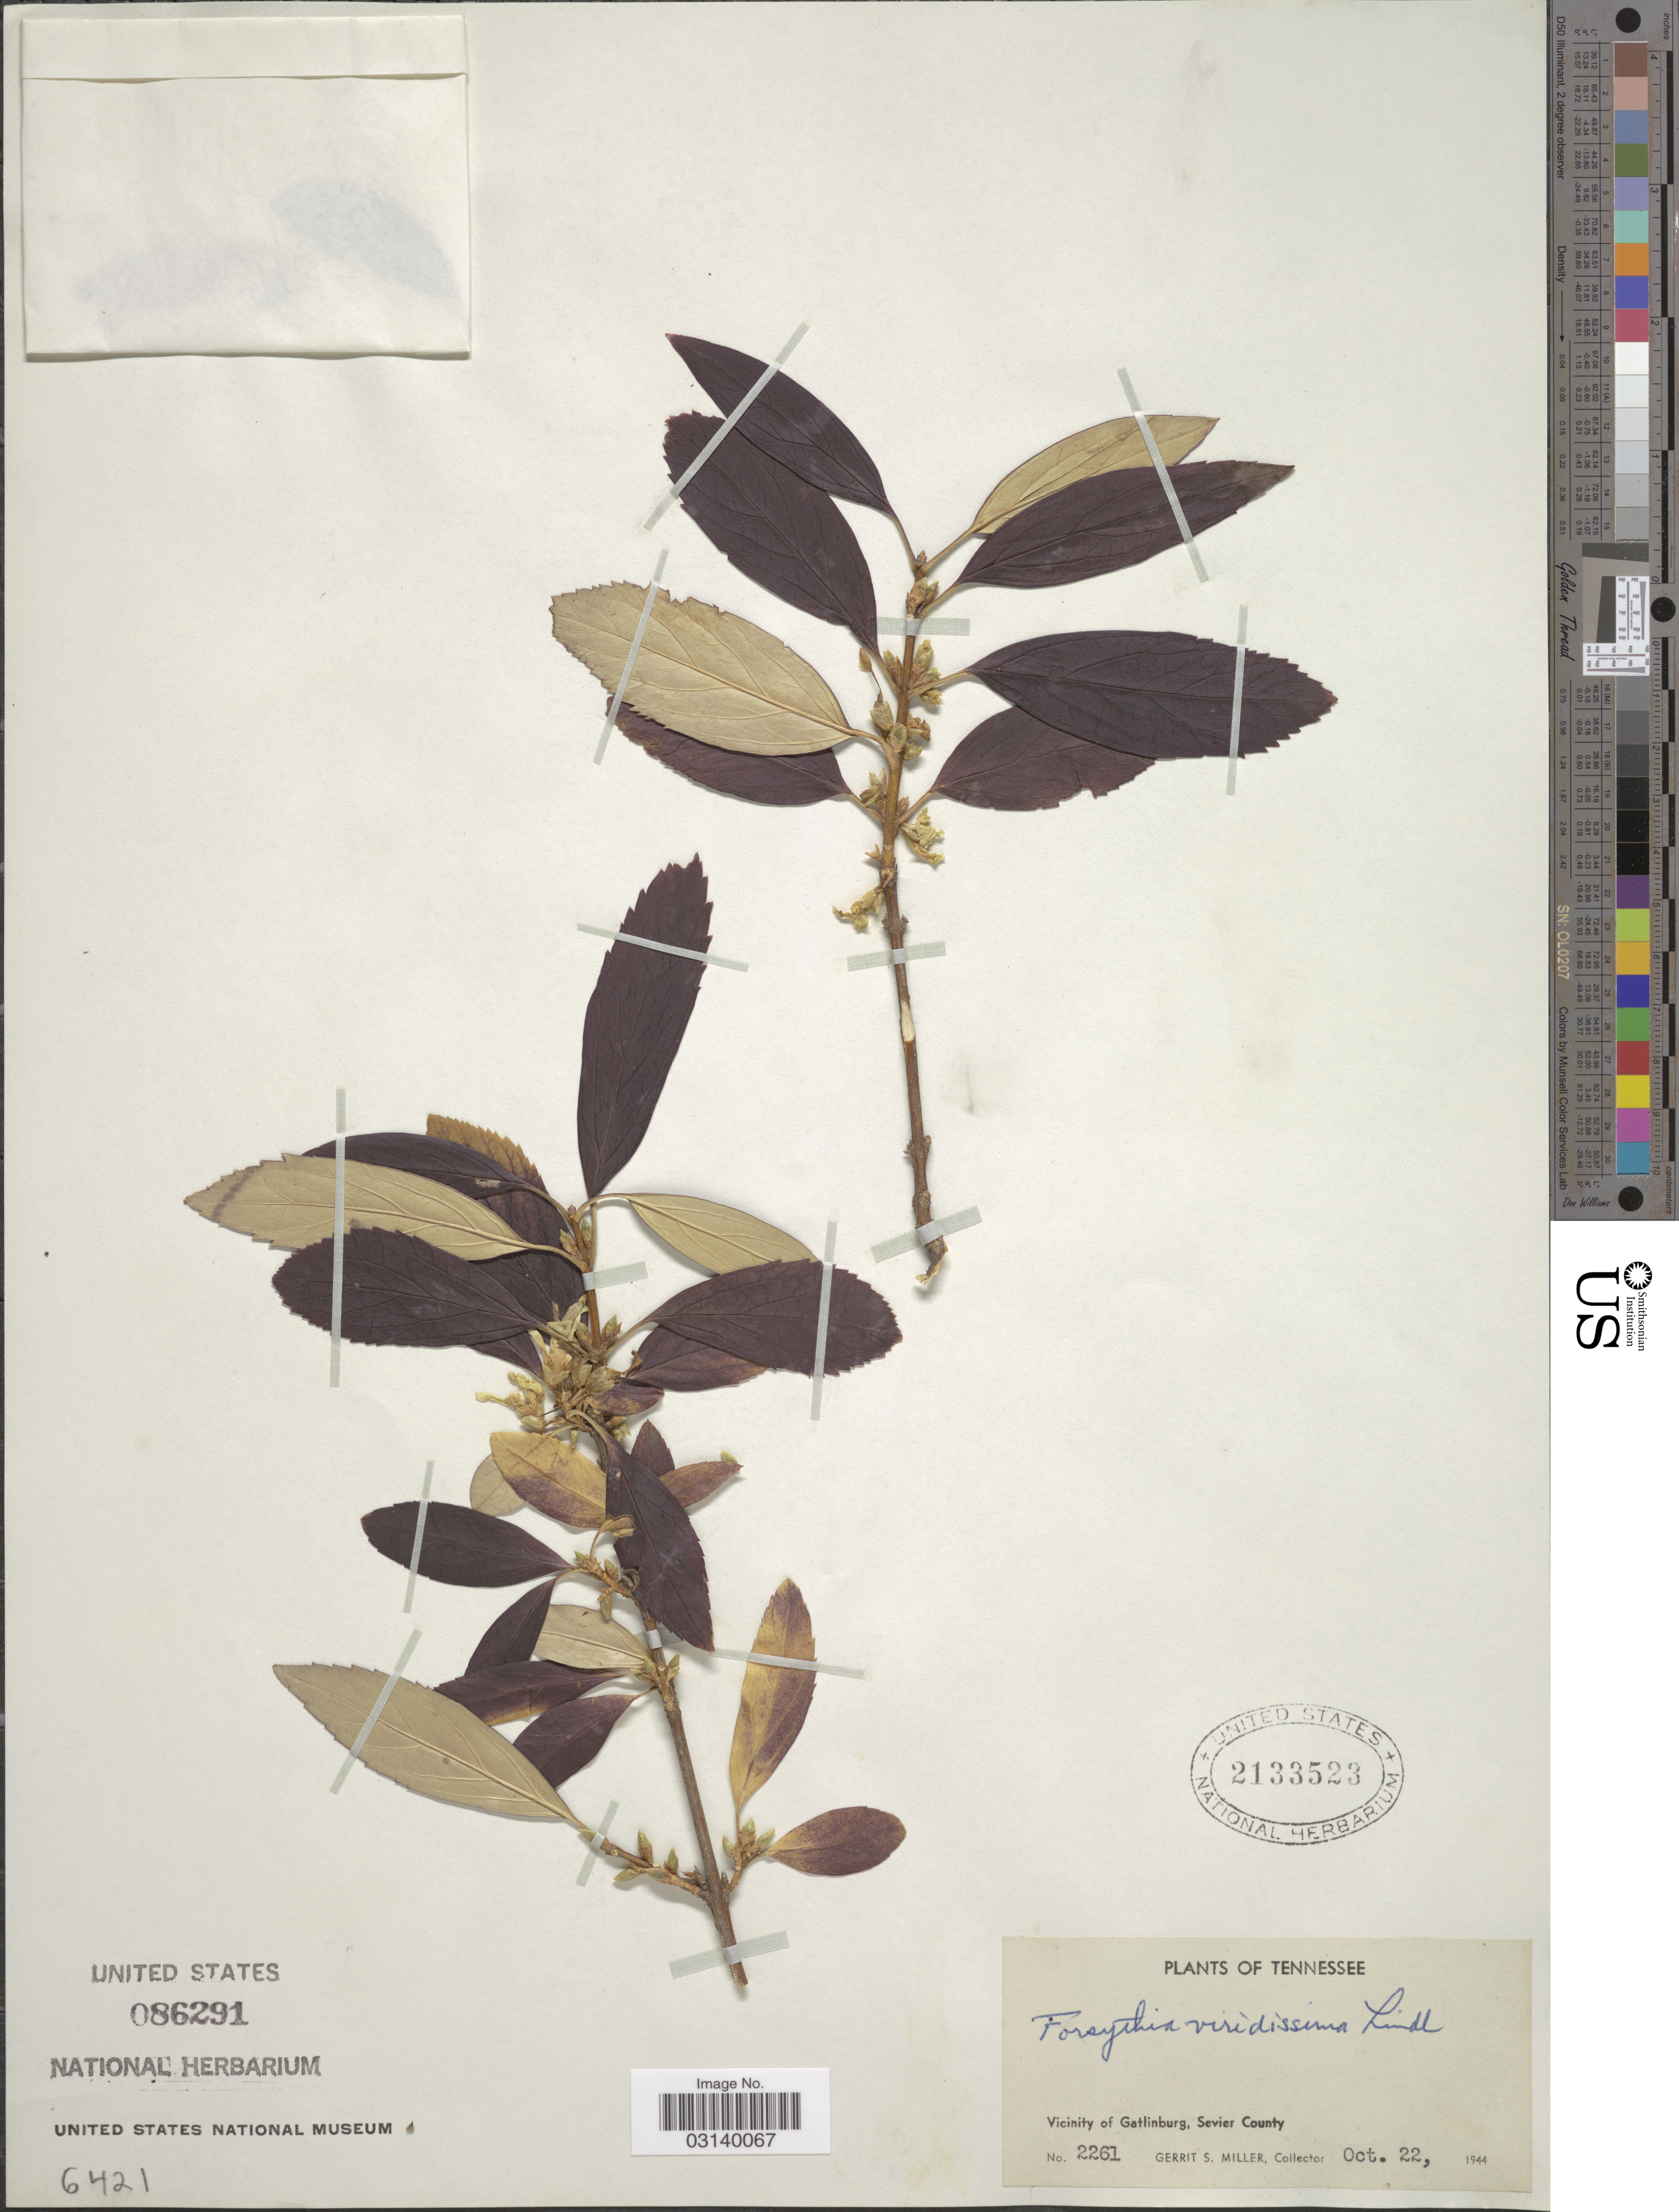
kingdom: Plantae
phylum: Tracheophyta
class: Magnoliopsida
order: Lamiales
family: Oleaceae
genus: Forsythia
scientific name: Forsythia viridissima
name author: Lindl.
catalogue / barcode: US 86291-2